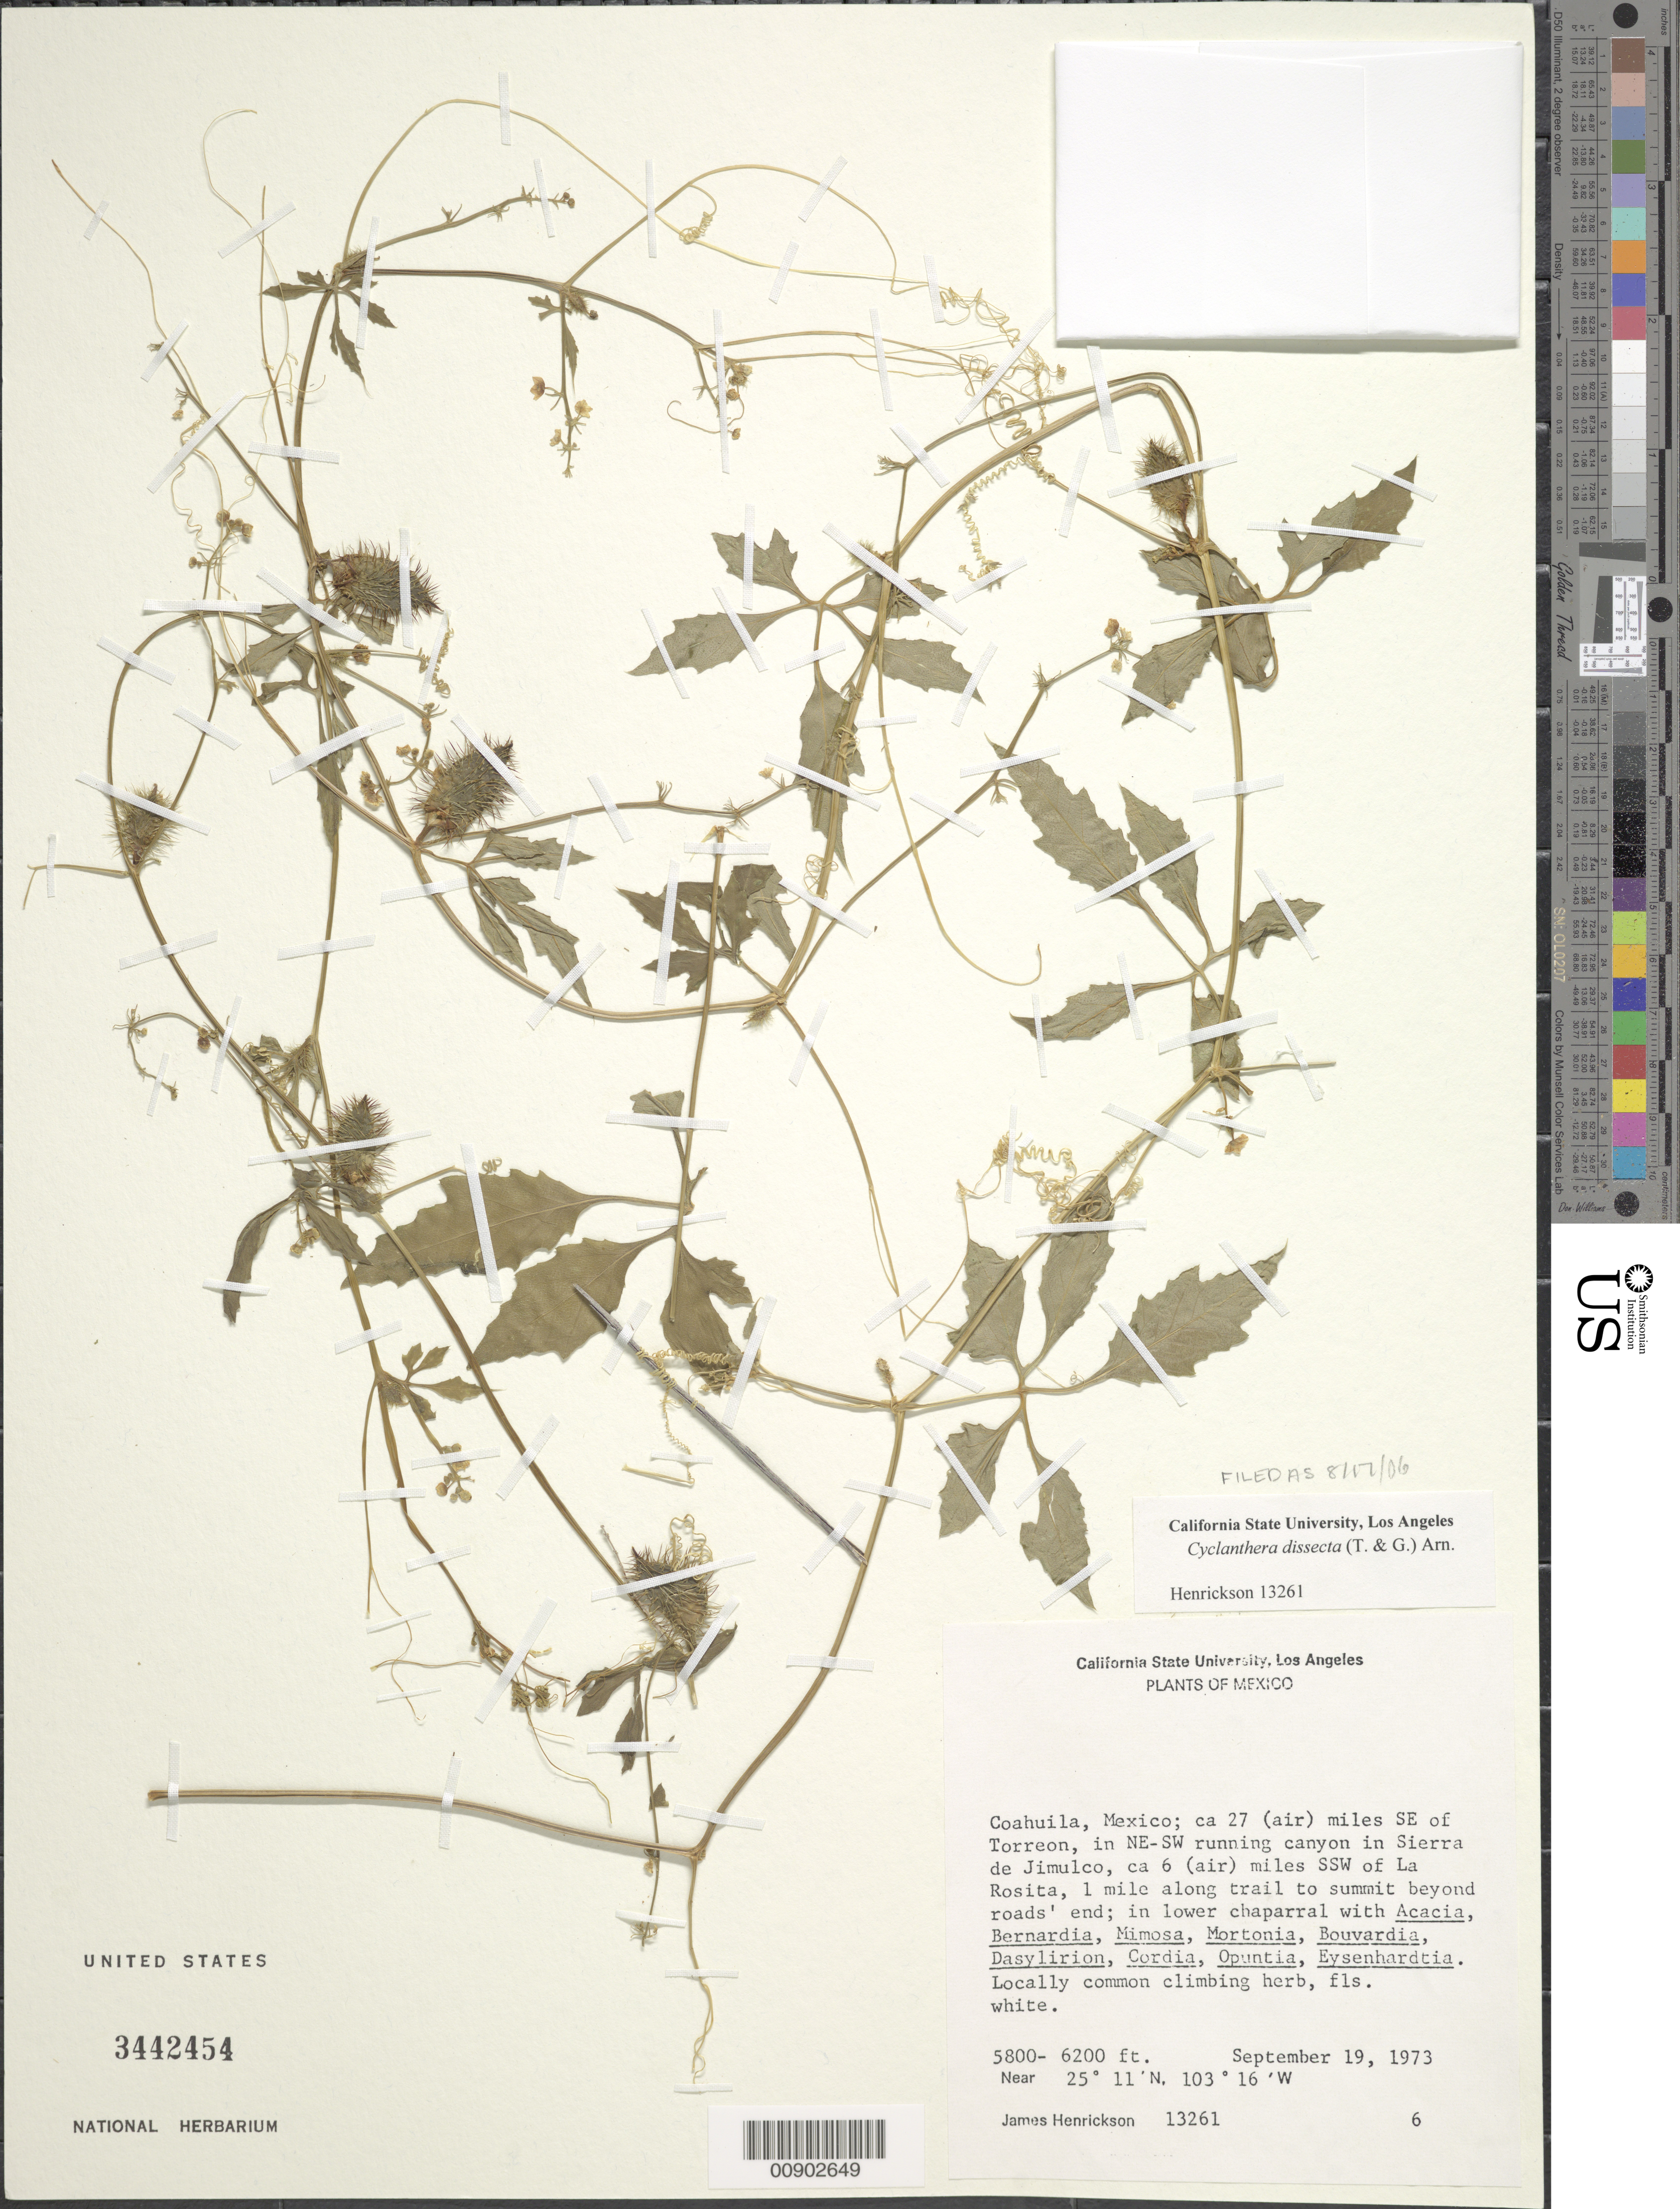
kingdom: Plantae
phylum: Tracheophyta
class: Magnoliopsida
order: Cucurbitales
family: Cucurbitaceae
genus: Cyclanthera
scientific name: Cyclanthera dissecta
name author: (Torr. & A. Gray) Arn.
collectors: J. Henrickson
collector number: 13261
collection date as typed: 19 Sep 1973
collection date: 1973-09-19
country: Mexico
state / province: Coahuila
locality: Ca 27 (air) miles SE of Torreon, in NE-SW running canyon in Sierra de Jimulco, ca 6 (air) miles SSW of La Rosita, 1 mile along trail to summit beyond roads' end.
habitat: In lower chaparral with Acacia, Bernardia, Mimosa, Mortonia, Bouvardia, Dasylirion, Cordia, Opuntia, Eysenhardtia.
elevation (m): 1768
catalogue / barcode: US 3442454